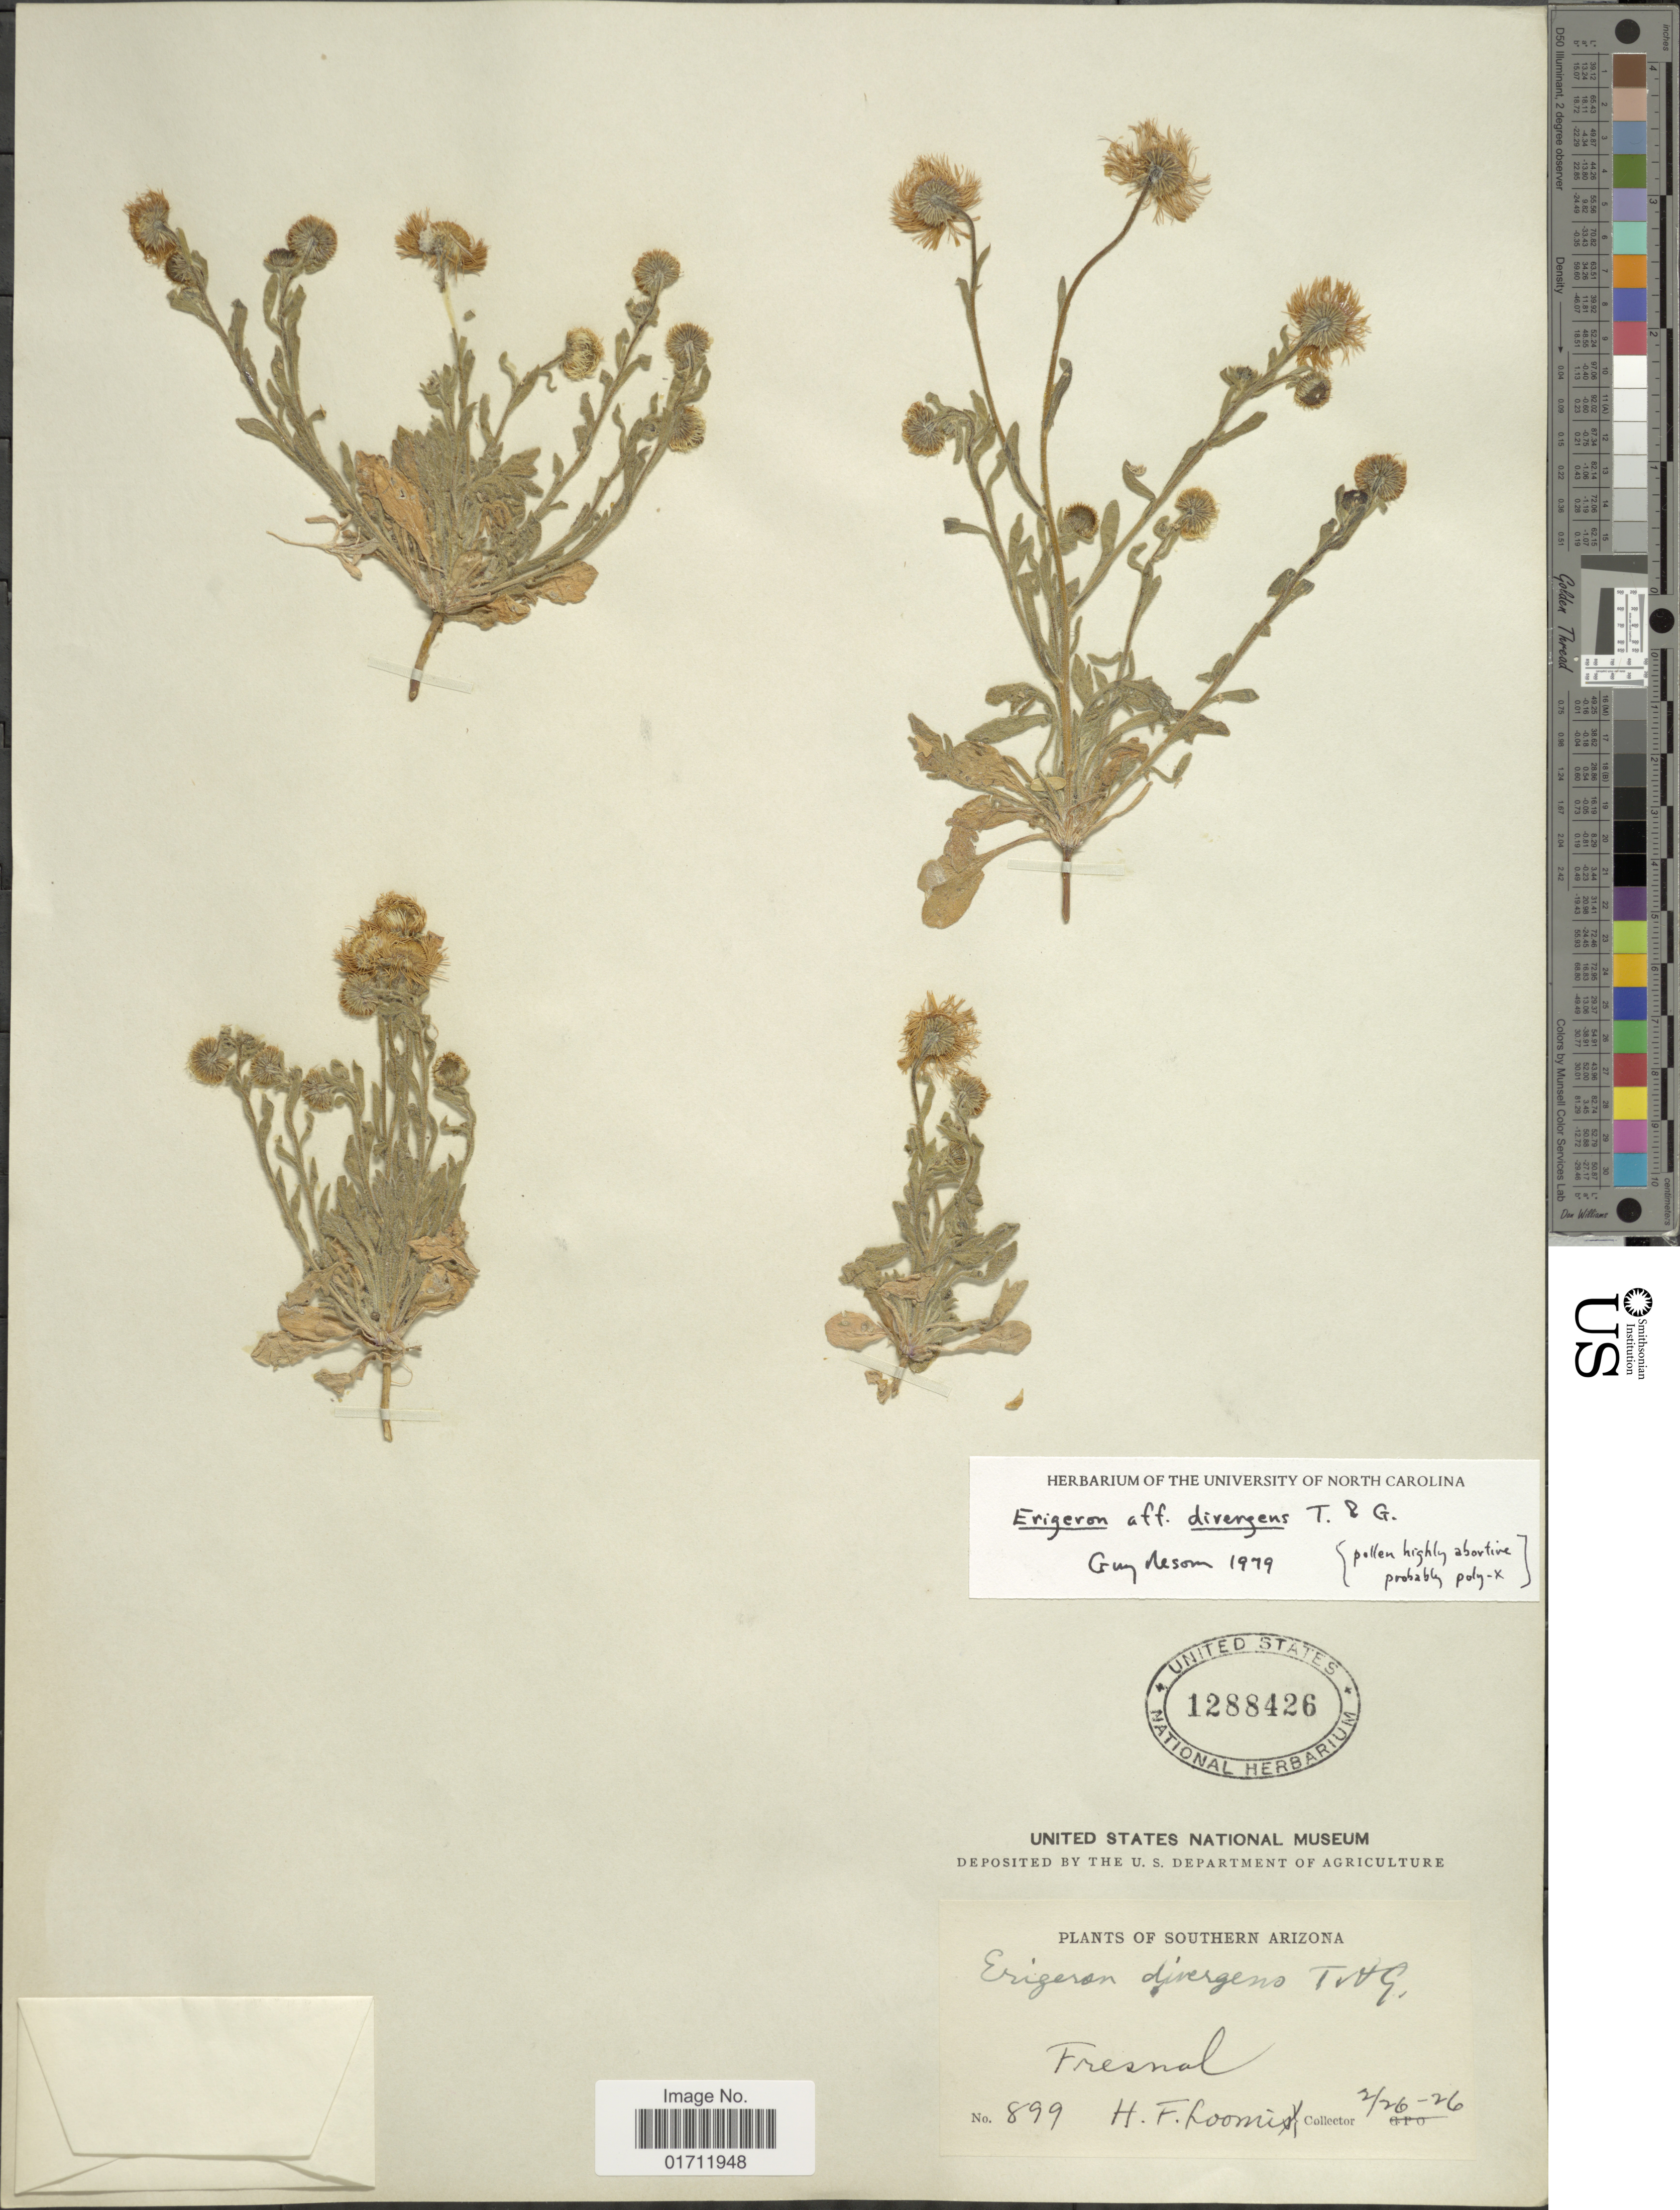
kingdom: Plantae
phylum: Tracheophyta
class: Magnoliopsida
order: Asterales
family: Asteraceae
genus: Erigeron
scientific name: Erigeron divergens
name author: Torr. & A. Gray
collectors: H. F. Loomis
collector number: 899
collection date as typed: Transcribed d/m/y: 26/2/26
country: United States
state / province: Arizona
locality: Southern Arizona, Fresnal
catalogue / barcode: US 1288426